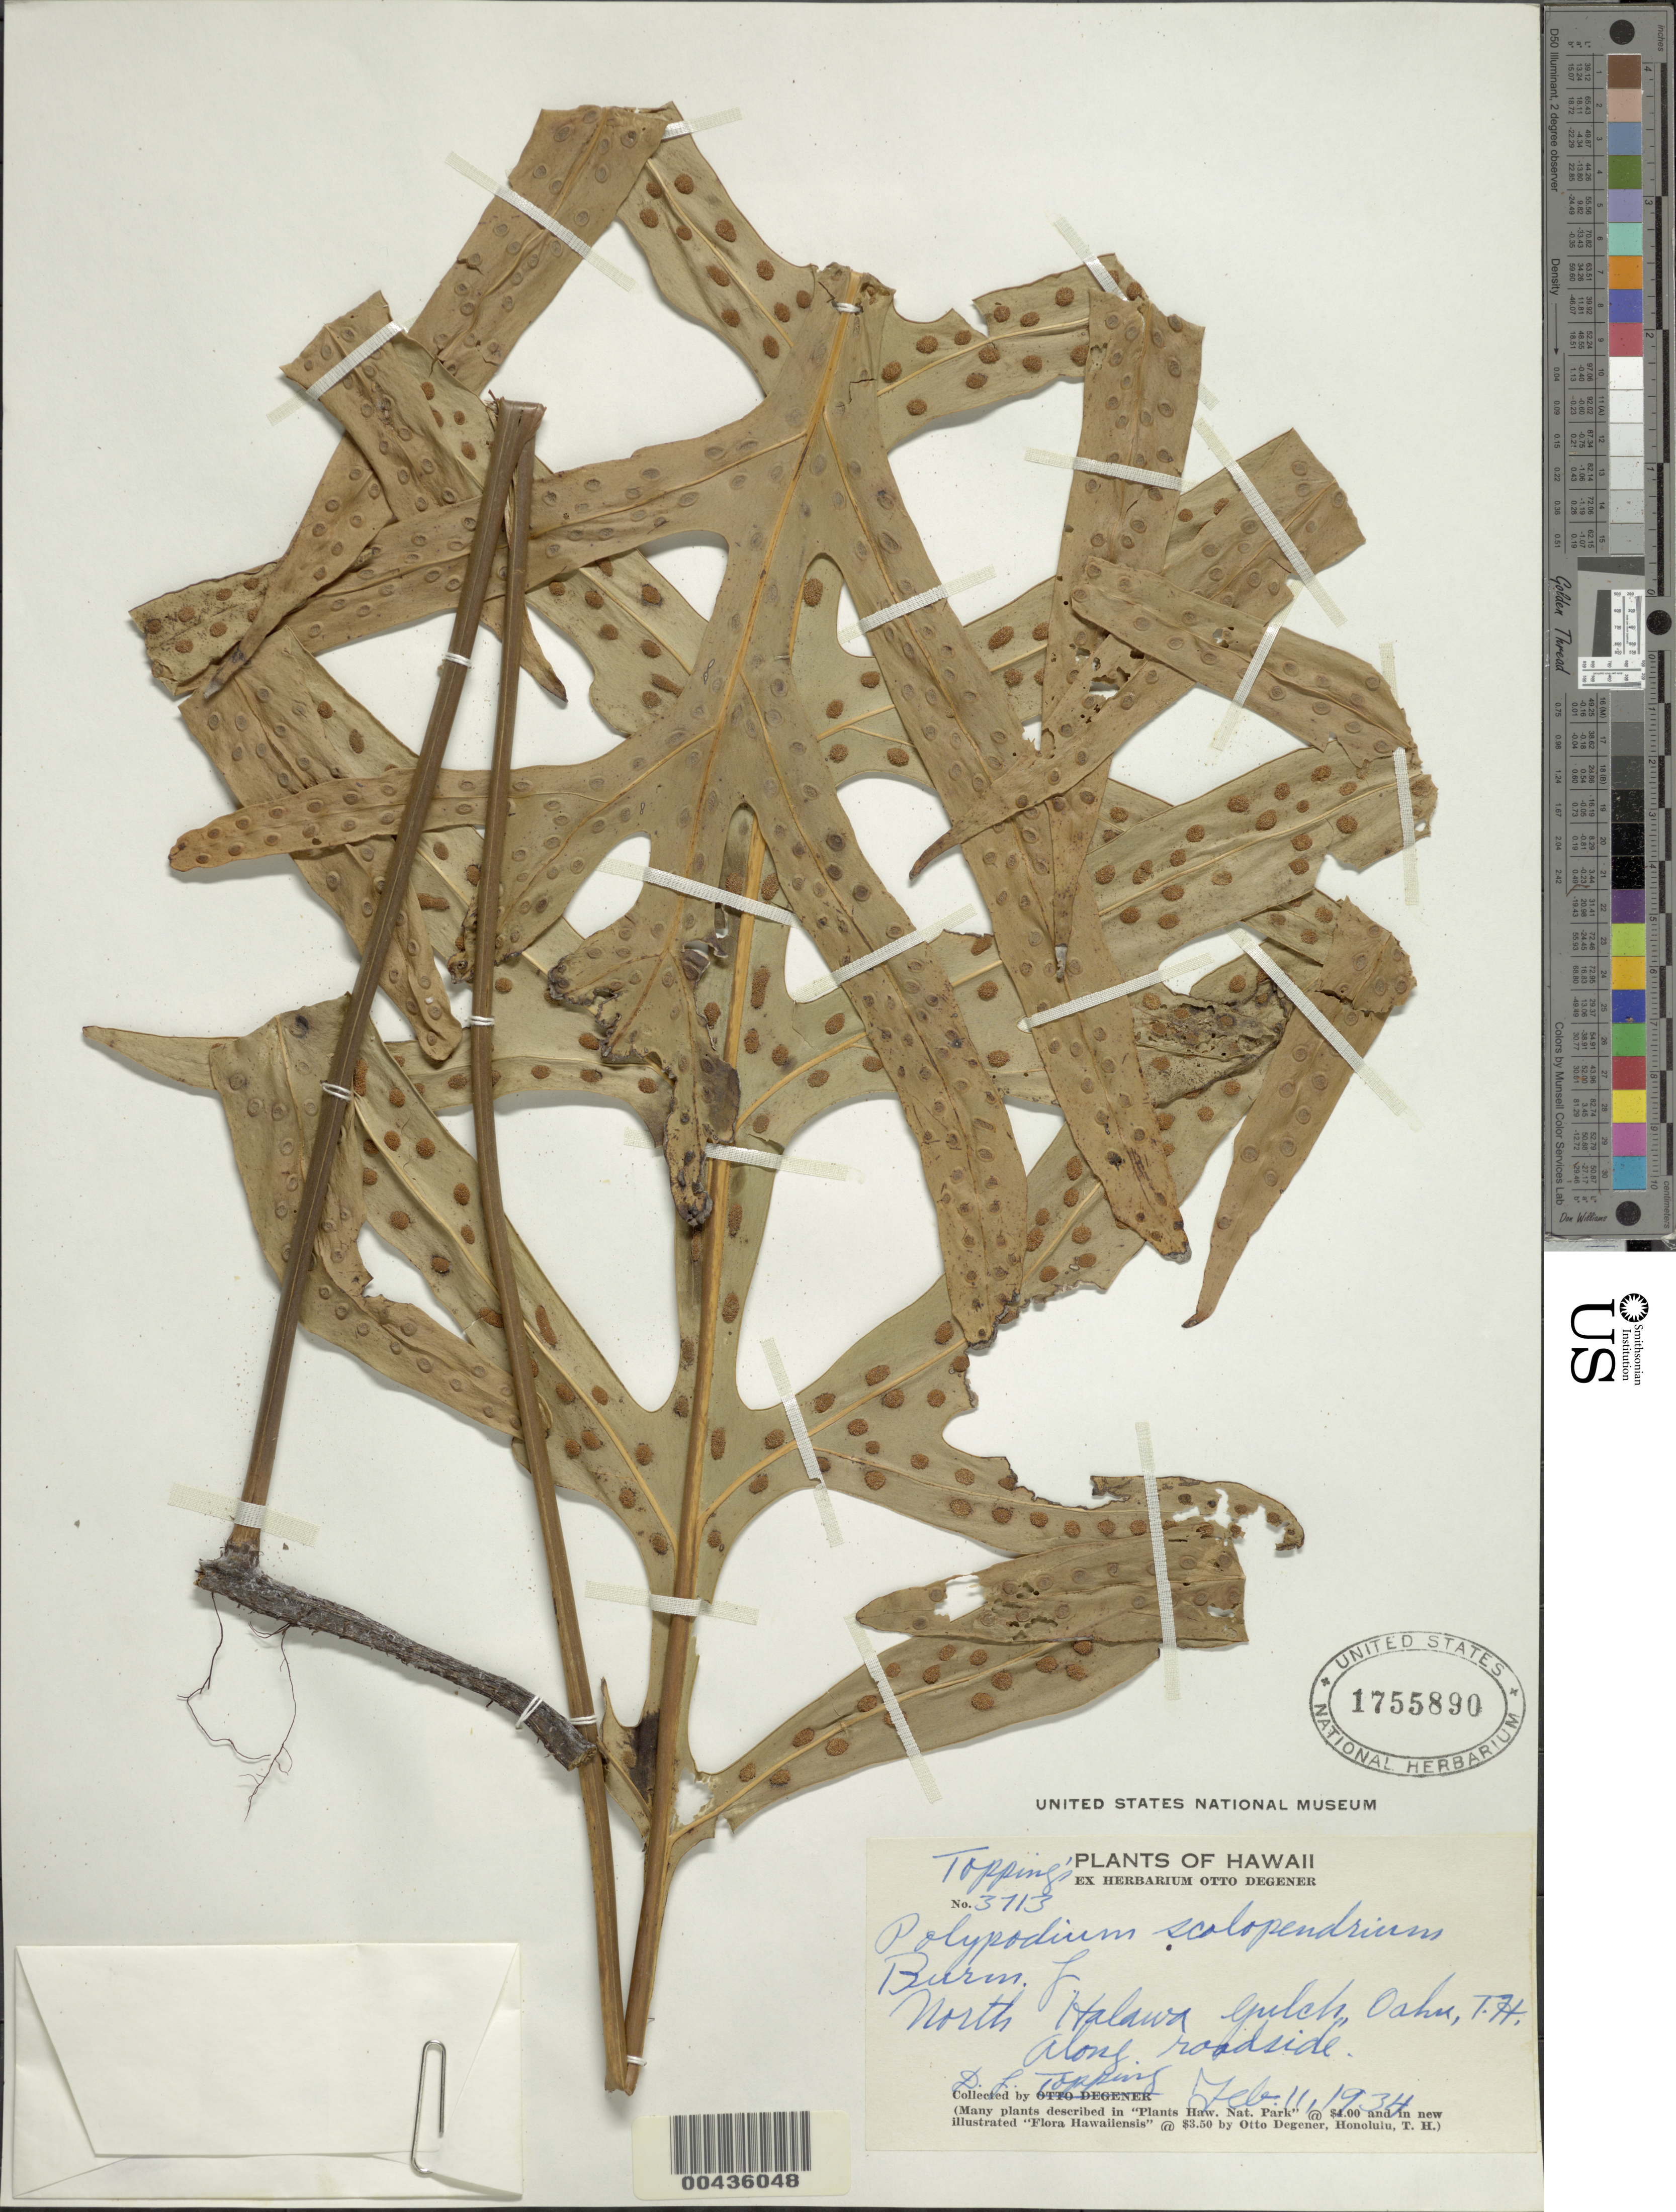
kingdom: Plantae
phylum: Tracheophyta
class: Polypodiopsida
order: Polypodiales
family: Polypodiaceae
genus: Polypodium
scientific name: Polypodium scolopendria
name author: Burm. f.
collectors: D. L. Topping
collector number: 3713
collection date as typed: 11 Feb 1934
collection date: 1934-02-11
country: United States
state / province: Hawaii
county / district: Honolulu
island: Oahu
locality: N Halawa Gulch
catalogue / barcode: US 1755890